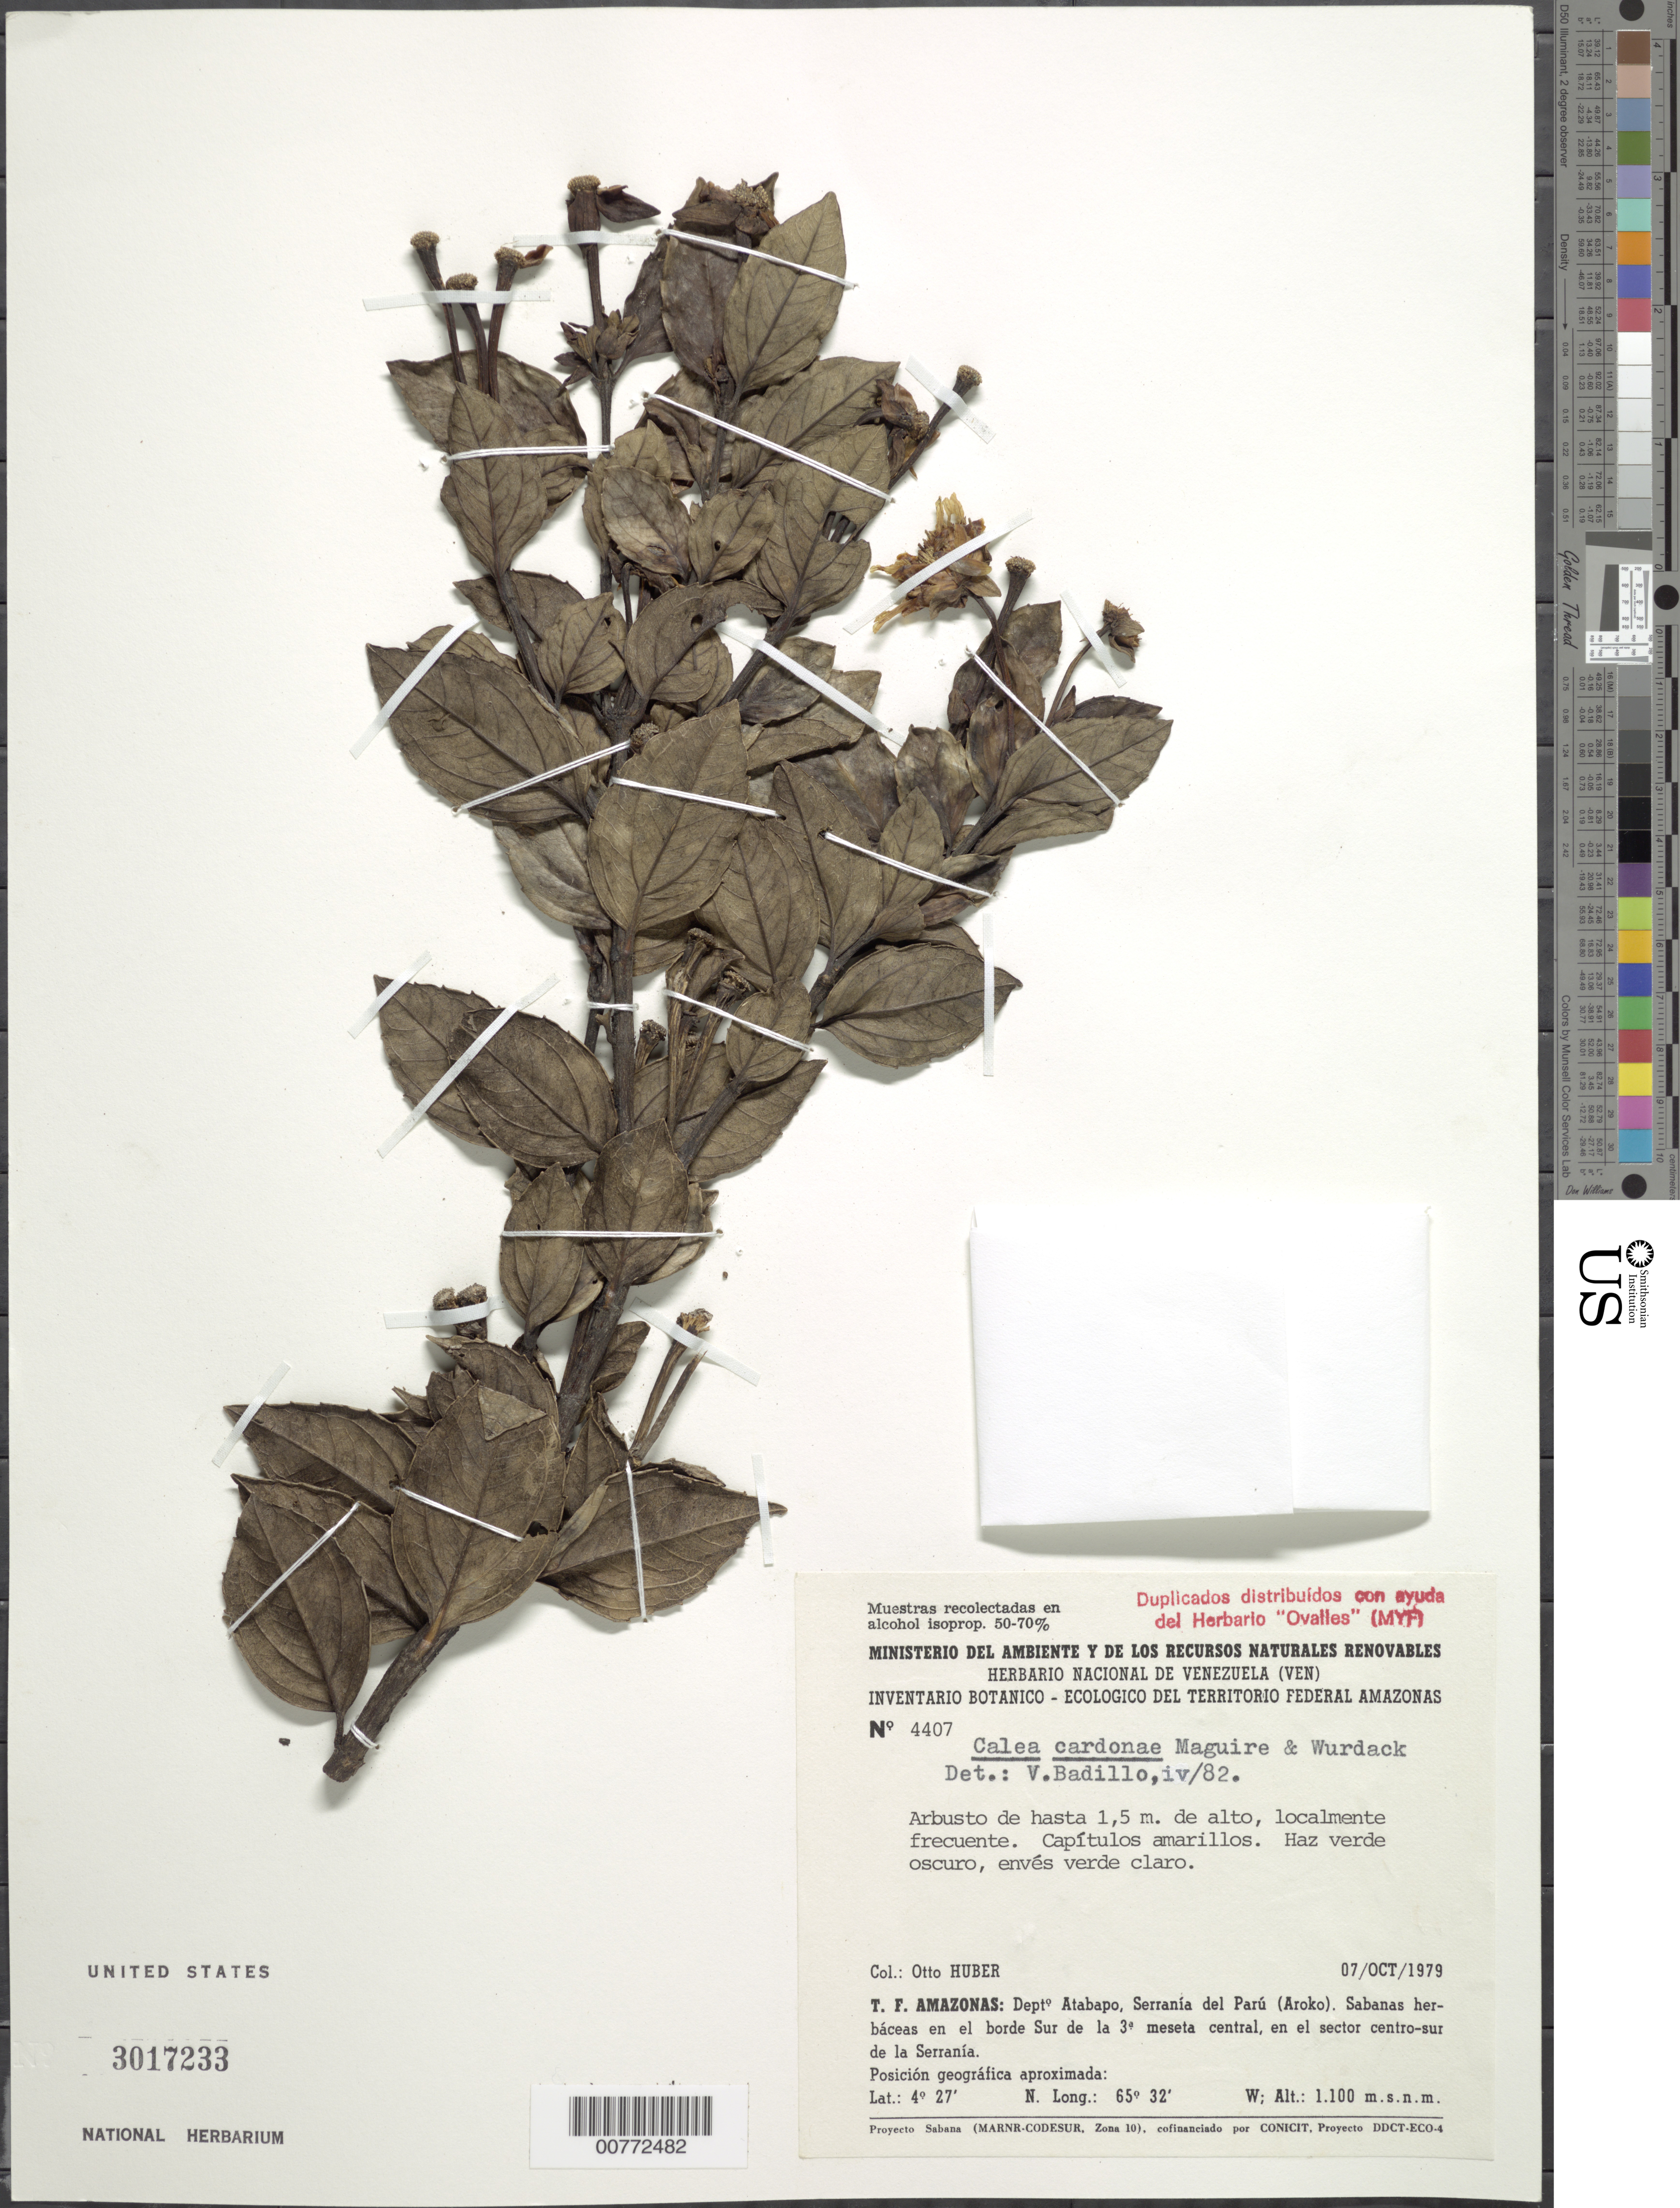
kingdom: Plantae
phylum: Tracheophyta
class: Magnoliopsida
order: Asterales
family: Asteraceae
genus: Calea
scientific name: Calea tricephala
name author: Maguire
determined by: Bueno, Vinicius Resende, (ICN), Universidade Federal do Rio Grande do Sul (BRAZIL)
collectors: O. Huber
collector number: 4407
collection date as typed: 7-Oct-79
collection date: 1979-10-07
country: Venezuela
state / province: Amazonas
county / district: Atabapo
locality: Serranía del Parú (Aroko), sur de la 3ª meseta central, en el sector centro-sur de la Serranía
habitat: Sabanas herbaceas en el borde de la meseta central; en islas arbustivas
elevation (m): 1100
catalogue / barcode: US 3017233